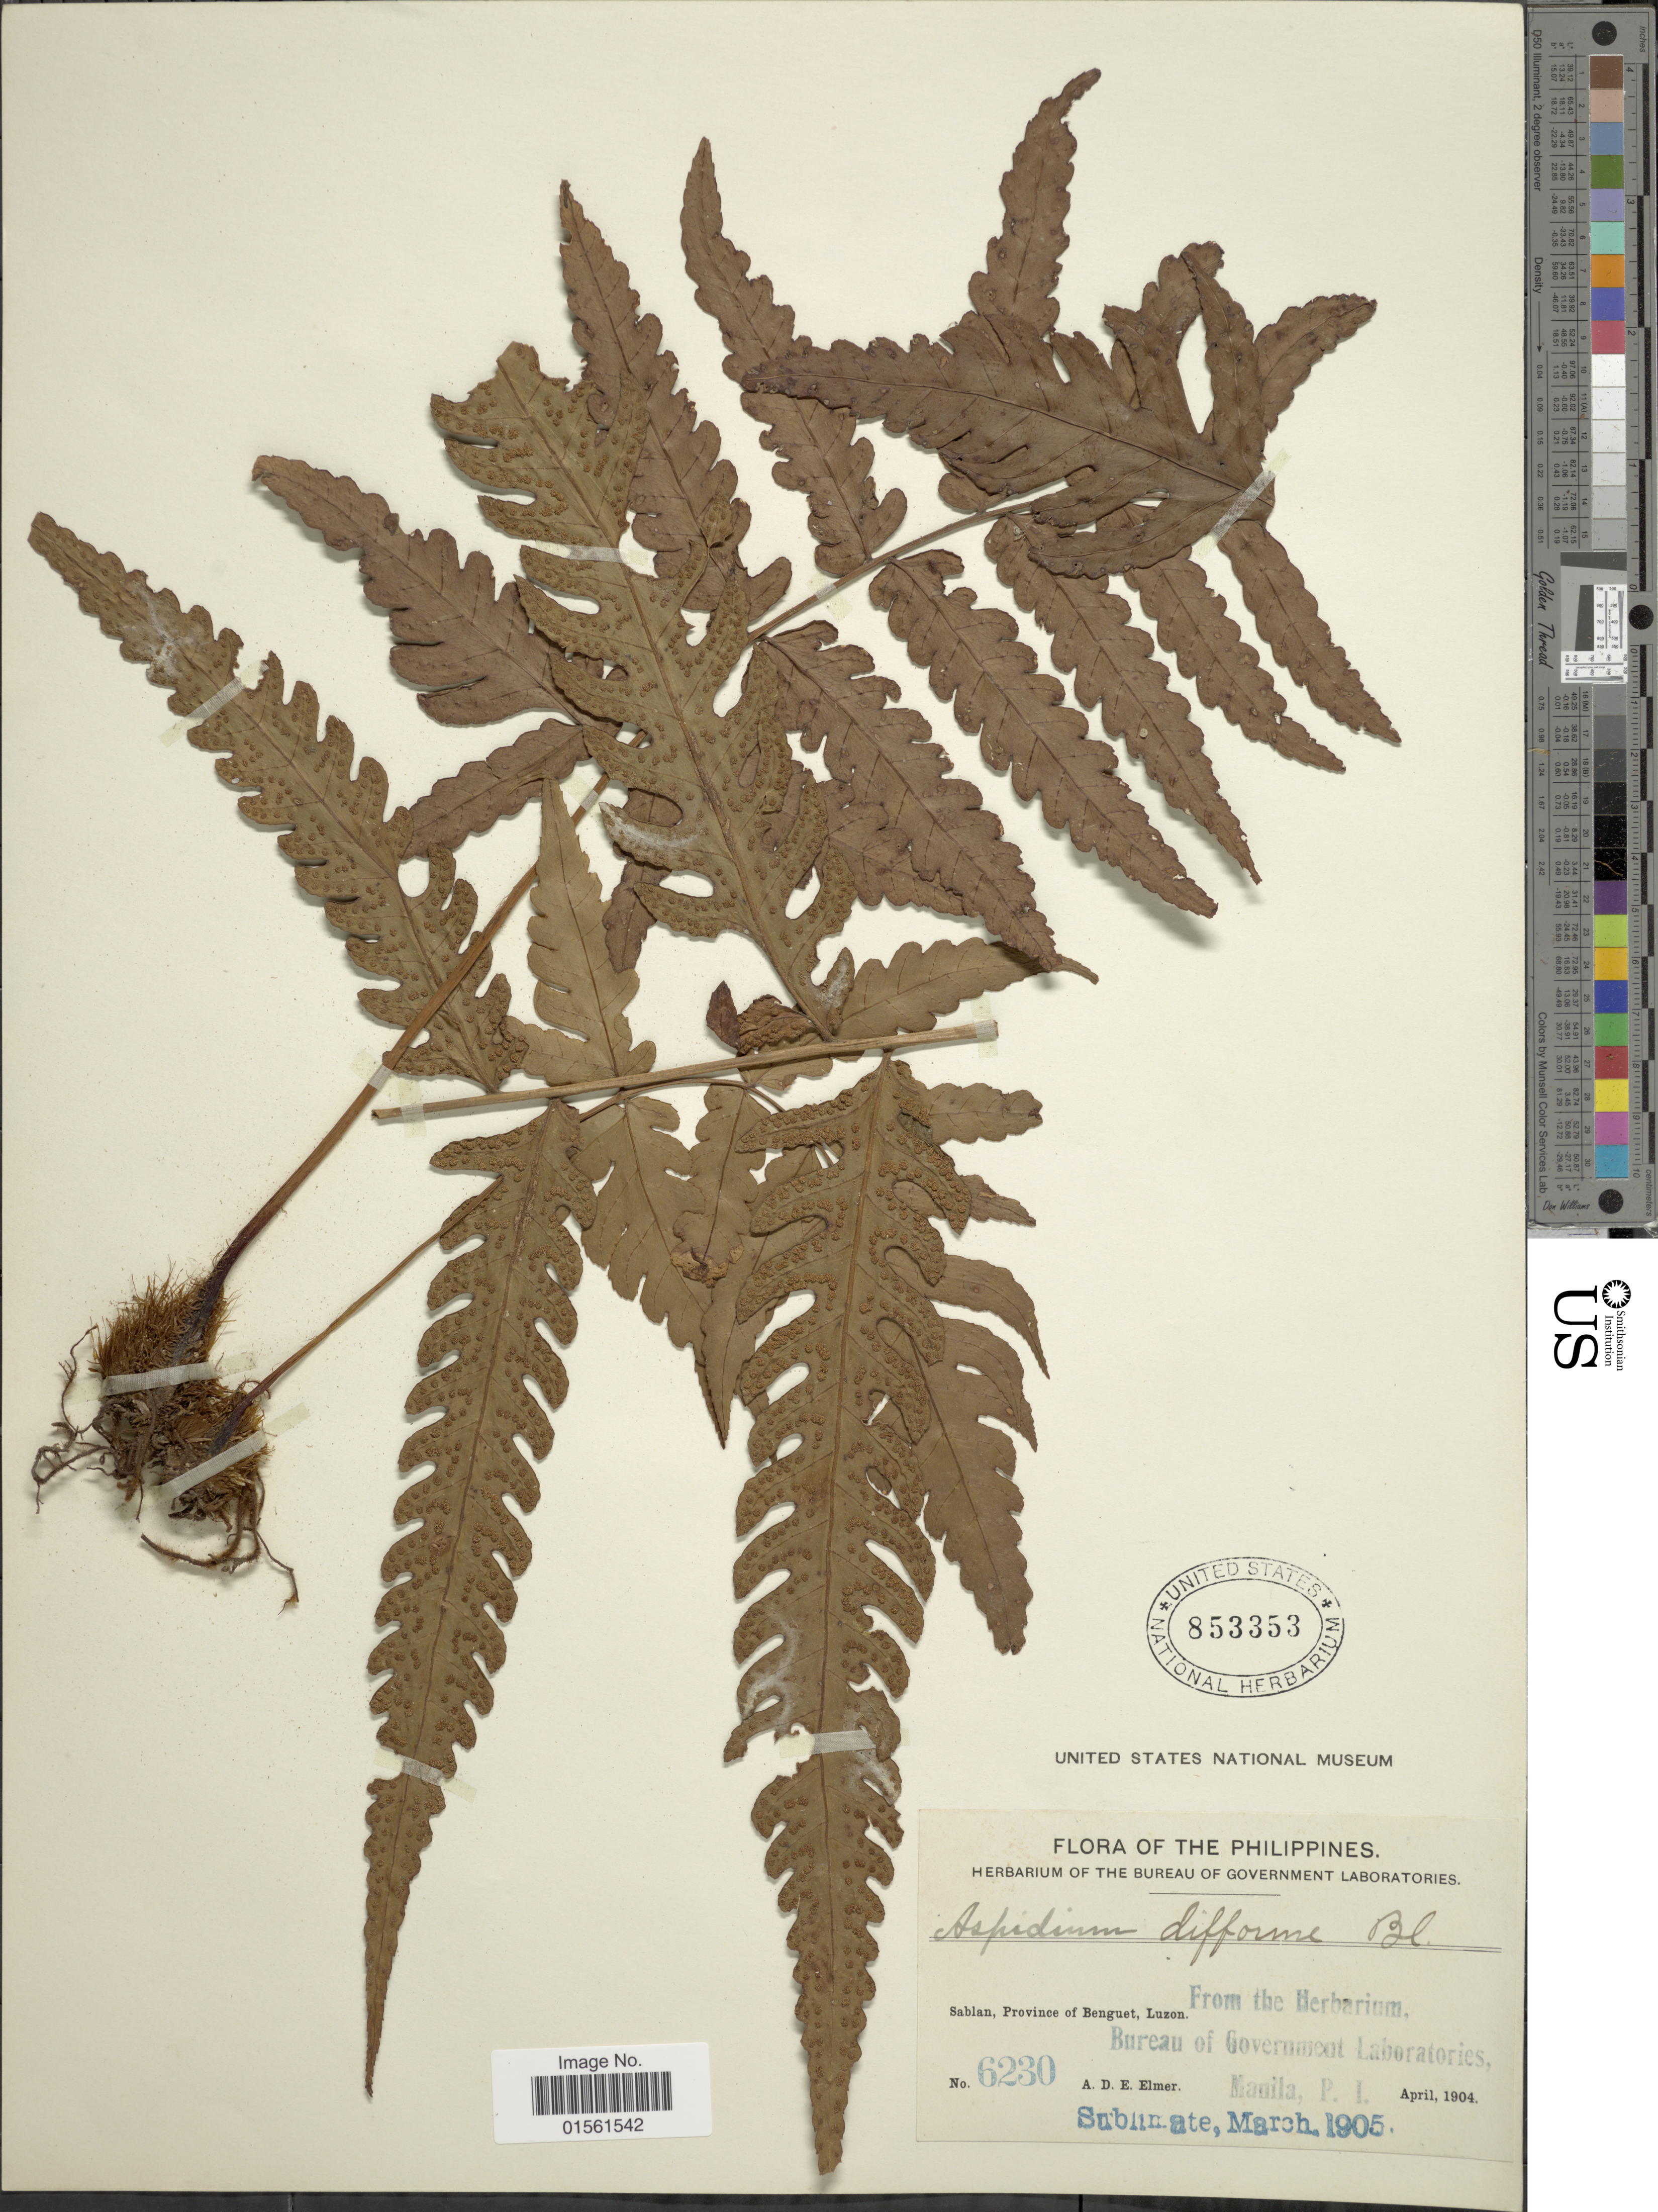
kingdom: Plantae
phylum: Tracheophyta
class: Polypodiopsida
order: Polypodiales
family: Dryopteridaceae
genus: Pleocnemia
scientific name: Pleocnemia brongniartii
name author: (Bory) Holttum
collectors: A. D. E. Elmer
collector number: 6230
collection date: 1904-04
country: Philippines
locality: Sablan, Province of Benguet, Luzon.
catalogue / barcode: US 853353